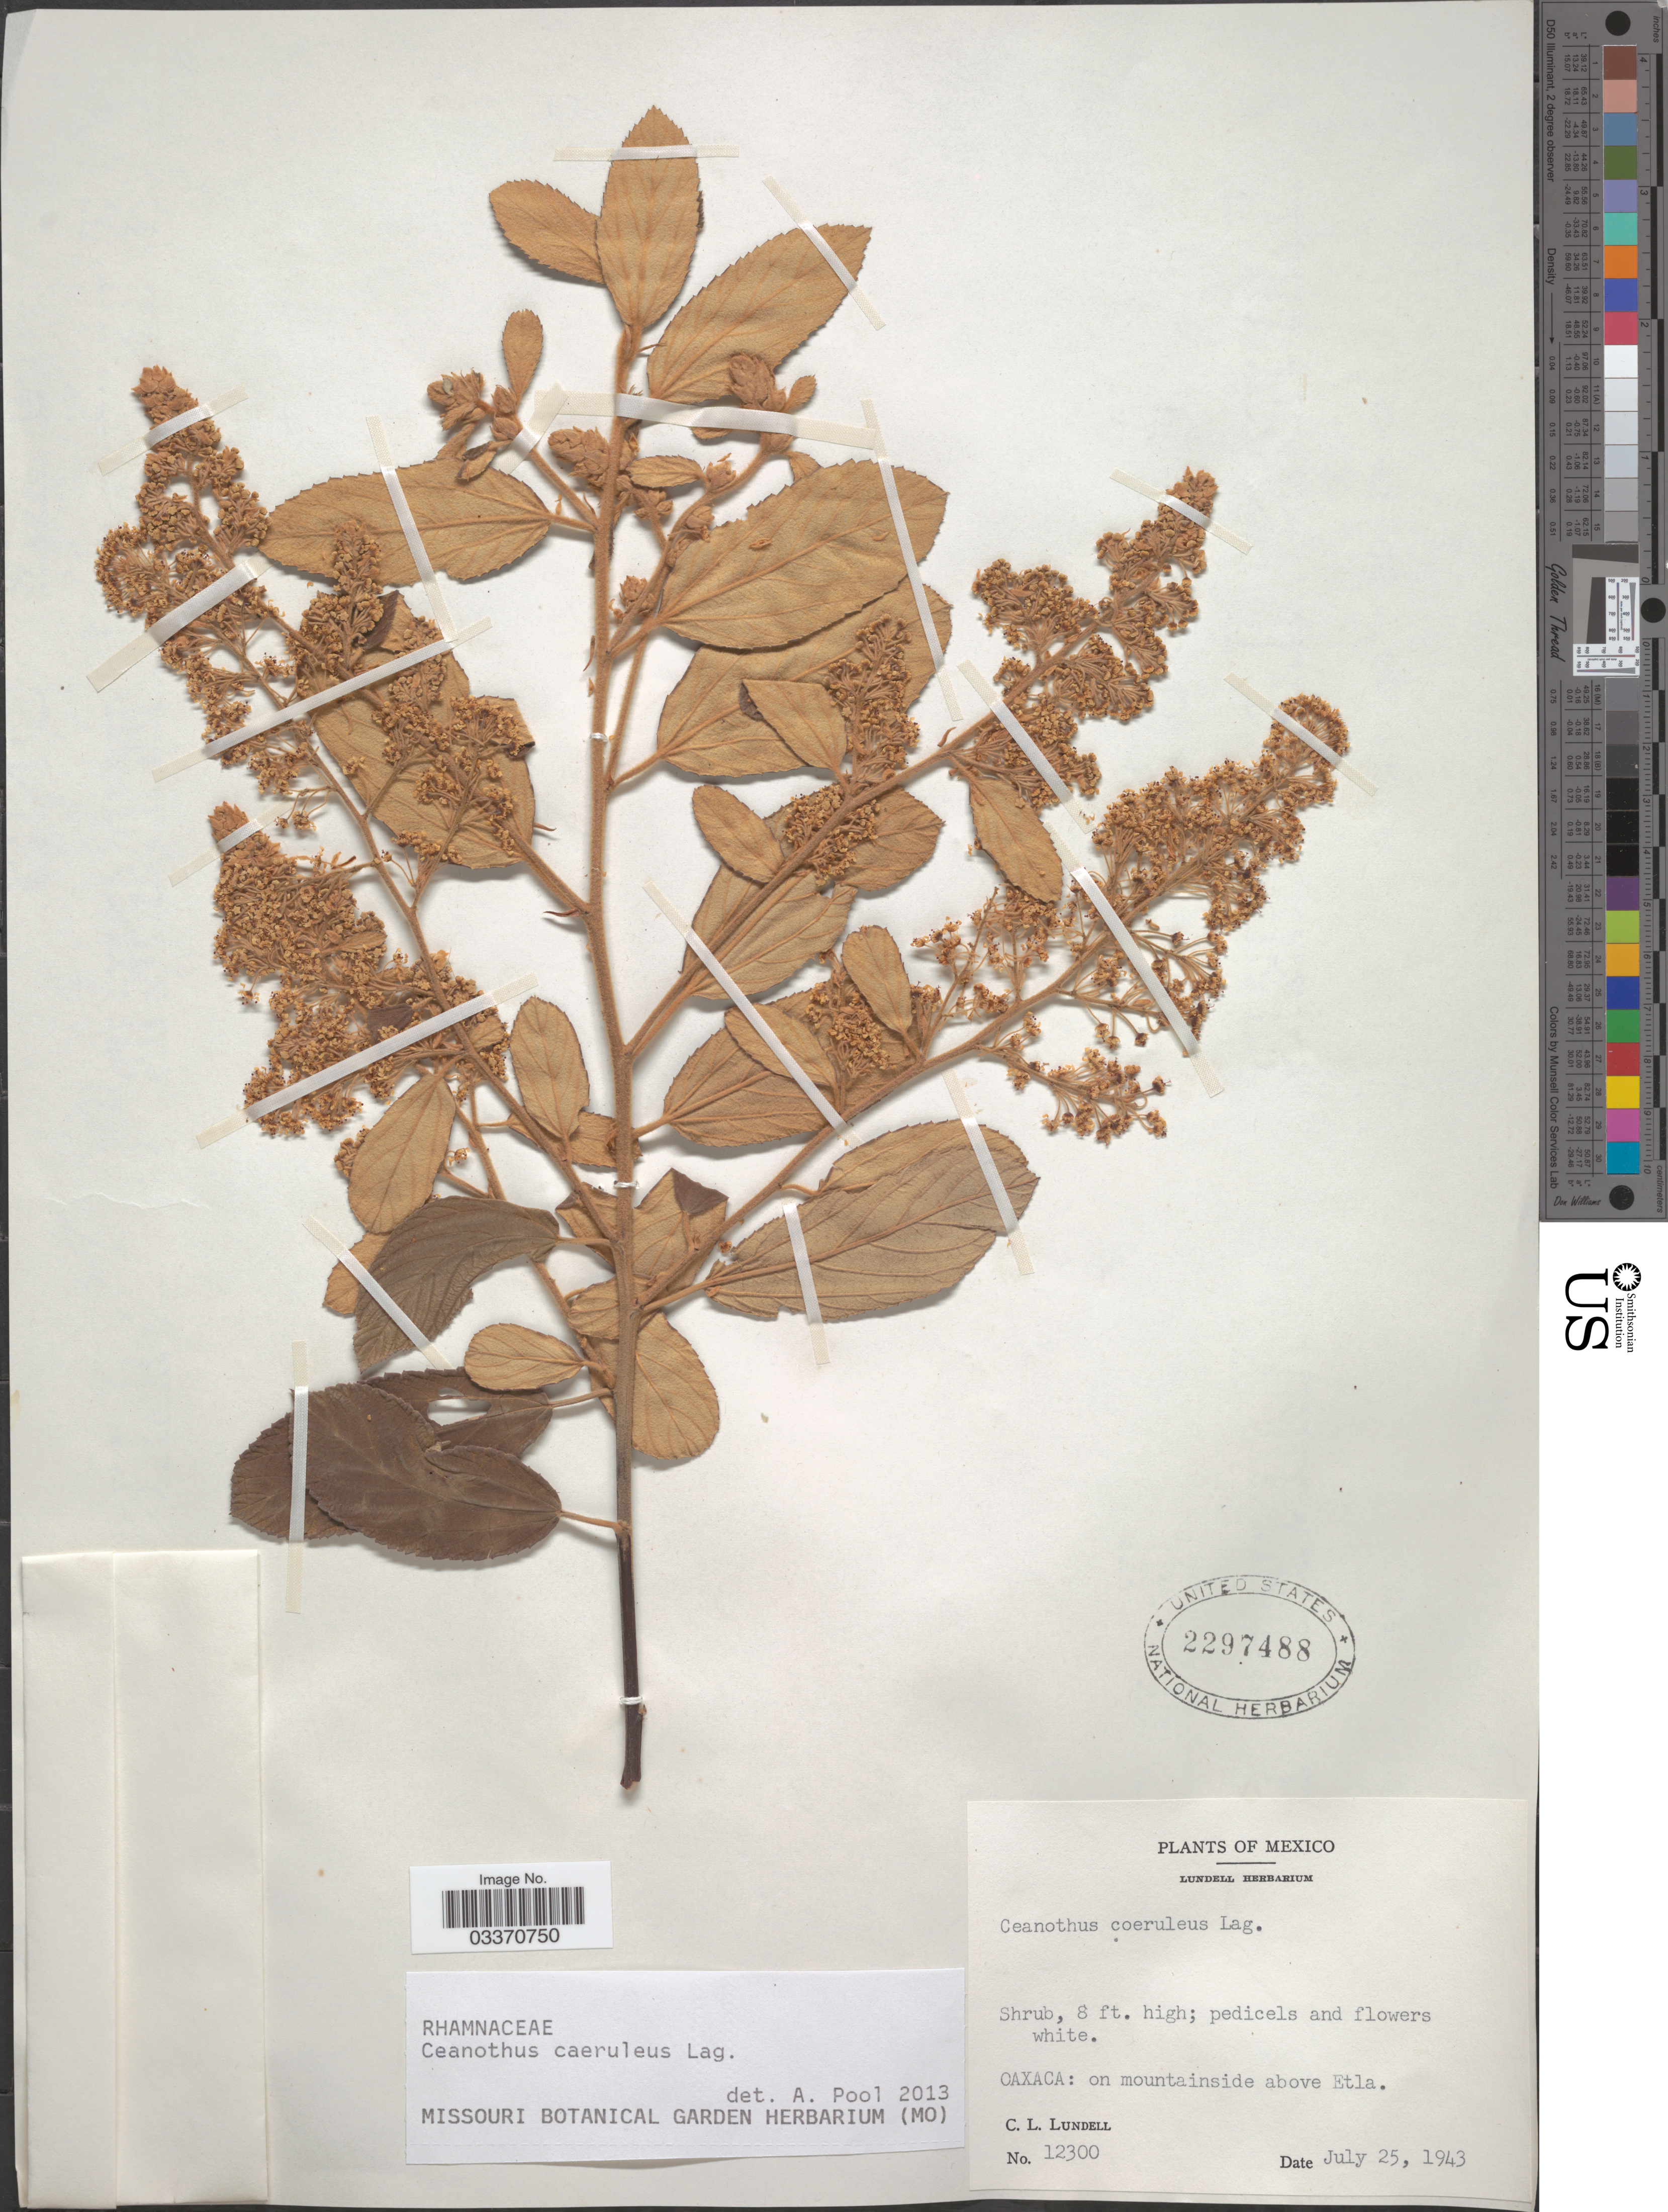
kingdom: Plantae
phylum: Tracheophyta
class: Magnoliopsida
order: Rosales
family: Rhamnaceae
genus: Ceanothus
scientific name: Ceanothus caeruleus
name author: Lag.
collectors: C. L. Lundell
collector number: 12300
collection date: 1943-07-25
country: Mexico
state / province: Oaxaca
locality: On mountainside above Etla.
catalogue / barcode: US 2297488